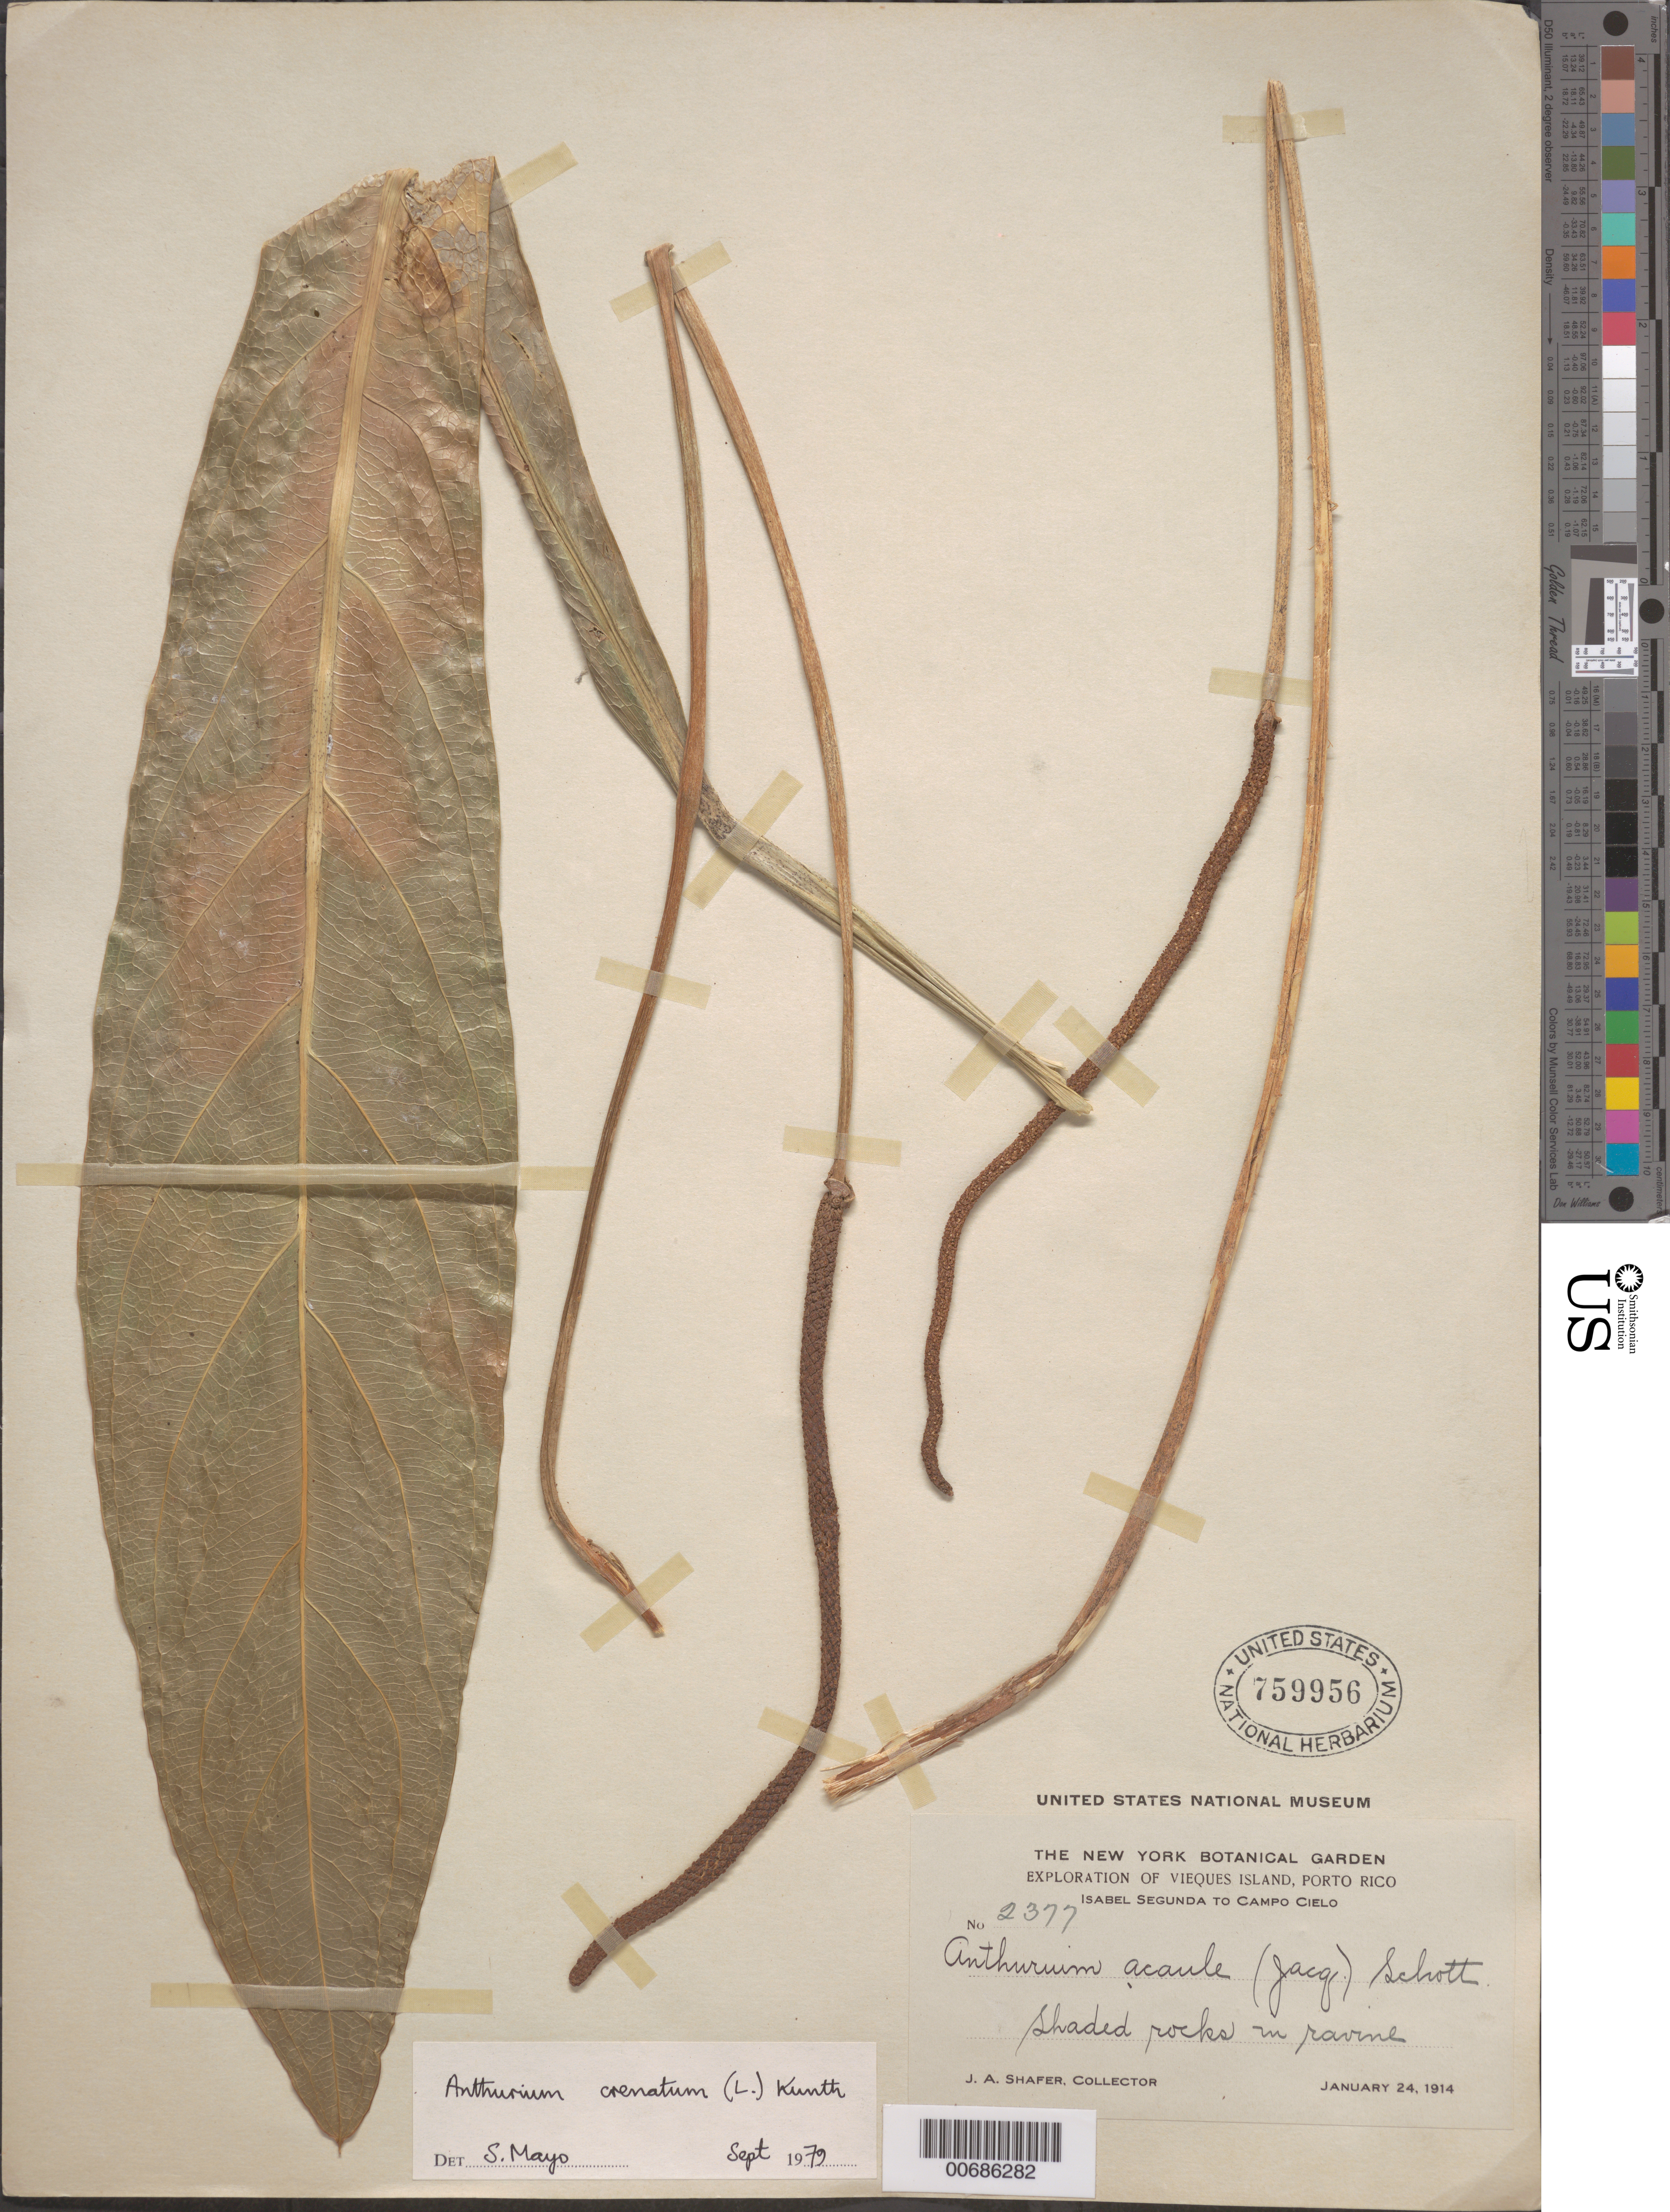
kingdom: Plantae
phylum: Tracheophyta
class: Liliopsida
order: Alismatales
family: Araceae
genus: Anthurium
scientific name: Anthurium crenatum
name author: (L.) Kunth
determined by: Mayo, S.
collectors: J. A. Shafer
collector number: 2377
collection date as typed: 24 Jan 1914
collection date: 1914-01-24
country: Puerto Rico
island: Vieques Island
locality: Vieques Is.; Isabel Segunda to Campo Cielo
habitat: Shaded rocks in ravine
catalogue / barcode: US 759956